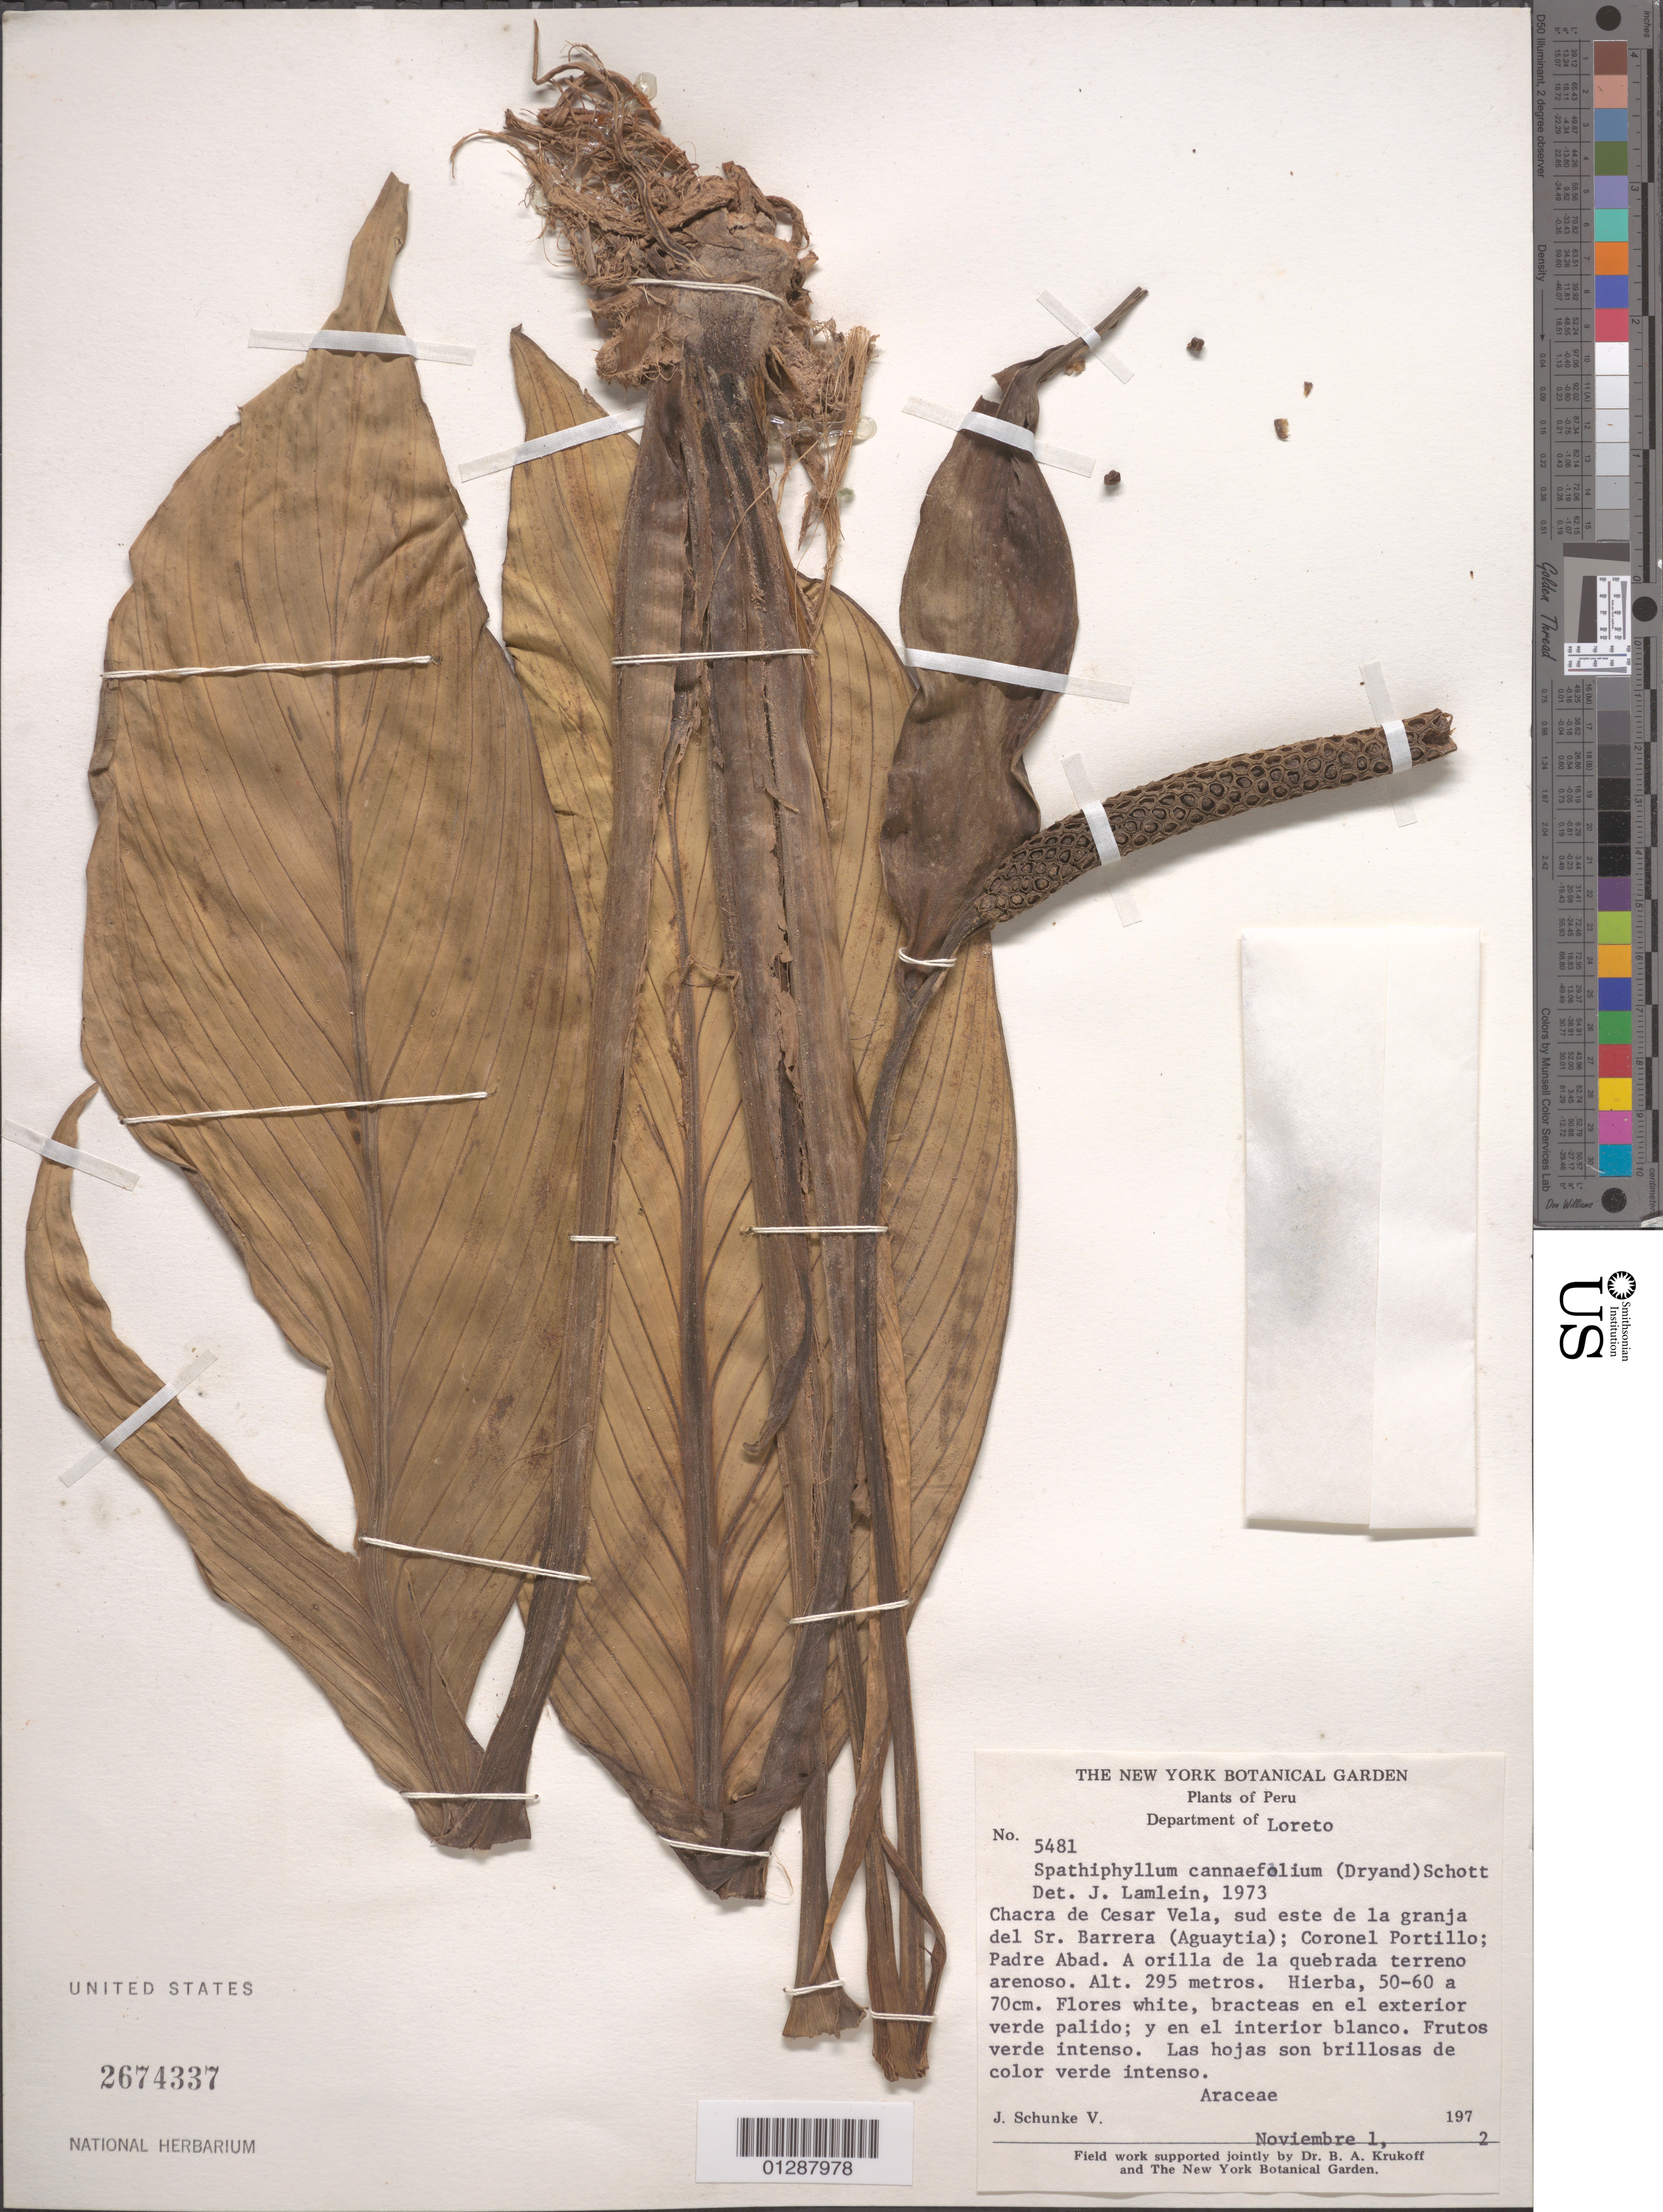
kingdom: Plantae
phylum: Tracheophyta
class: Liliopsida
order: Alismatales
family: Araceae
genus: Spathiphyllum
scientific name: Spathiphyllum cannifolium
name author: (Dryand. ex Sims) Schott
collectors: J. Schunke Vigo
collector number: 5481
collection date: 1972-11-01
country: Peru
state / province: Loreto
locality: Department of Loreto. Chacra de Cesar Vela, sud este de la granja del Sr. Barrera (Aguaytia); Coronel Portillo; Padre Abad. A orilla de la quebrada terreno arenoso.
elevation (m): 295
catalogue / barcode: US 2674337